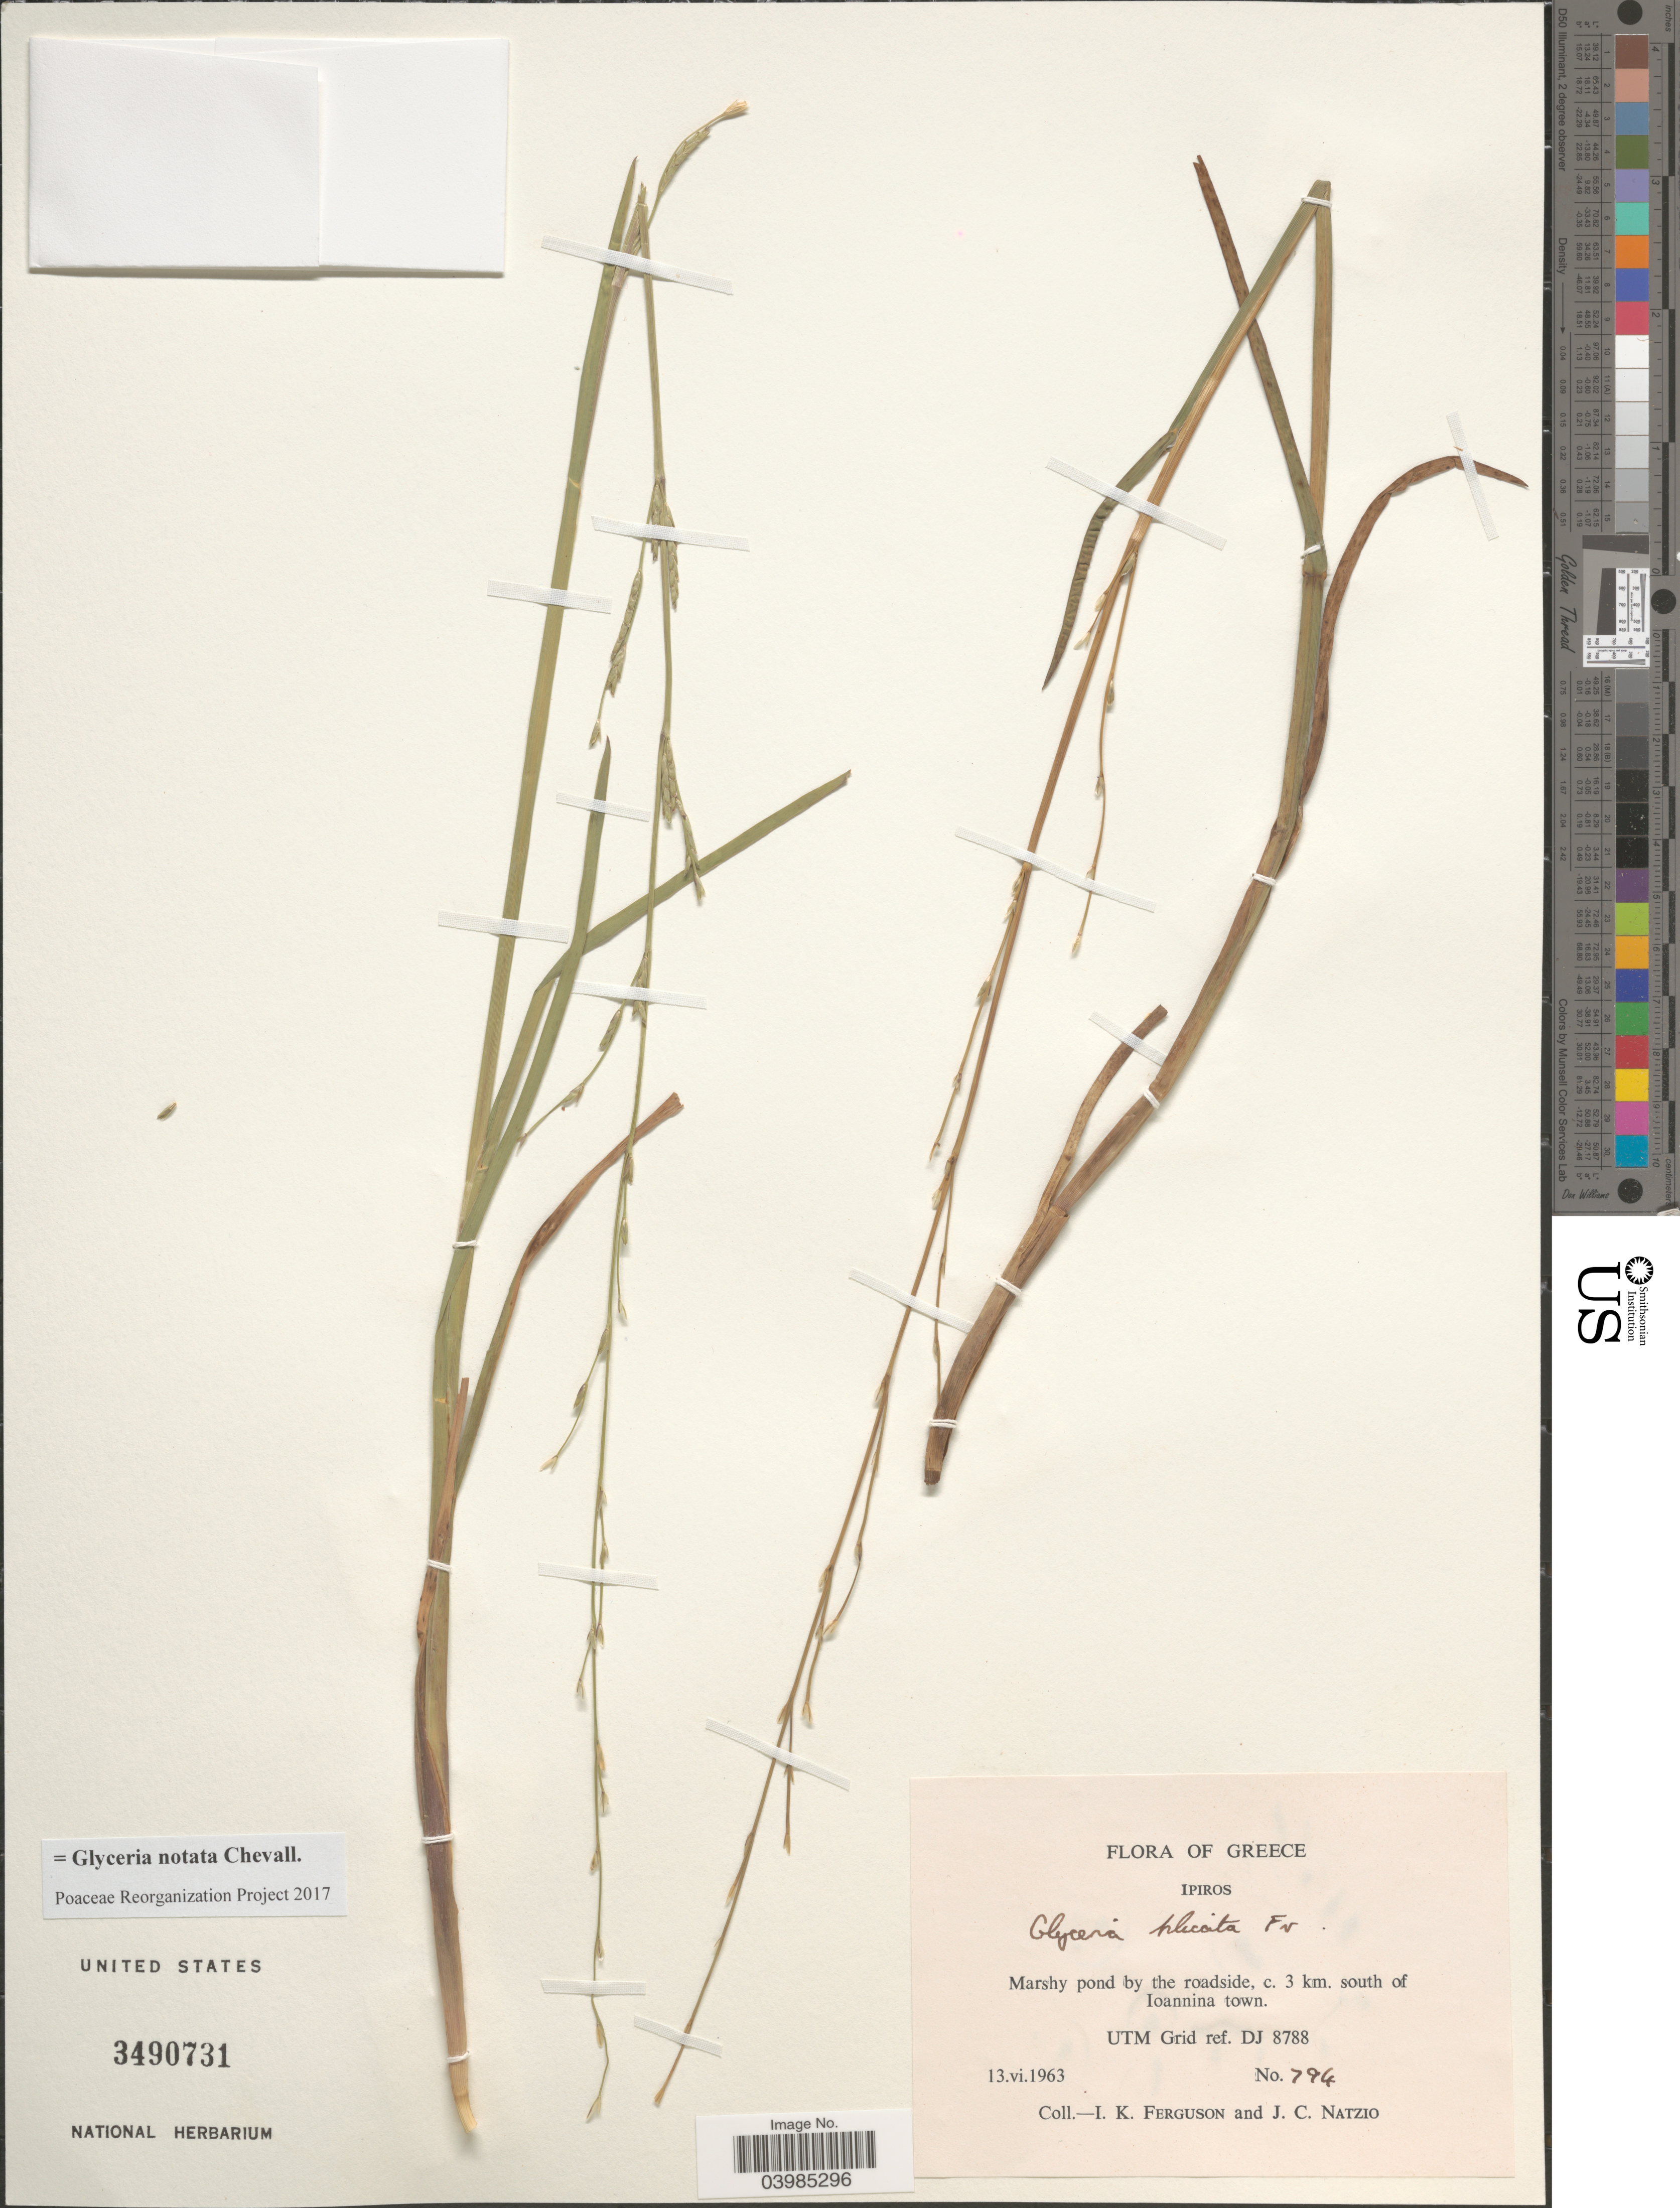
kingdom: Plantae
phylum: Tracheophyta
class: Liliopsida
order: Poales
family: Poaceae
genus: Glyceria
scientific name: Glyceria notata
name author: Chevall.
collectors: I. K. Ferguson & J. Natzio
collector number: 794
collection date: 1963-06-13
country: Greece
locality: Ipiros. Marshy pond by the roadside, c. 3 km. south of Ionninna town. UTM Grid ref. DJ 8788.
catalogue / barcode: US 3490731